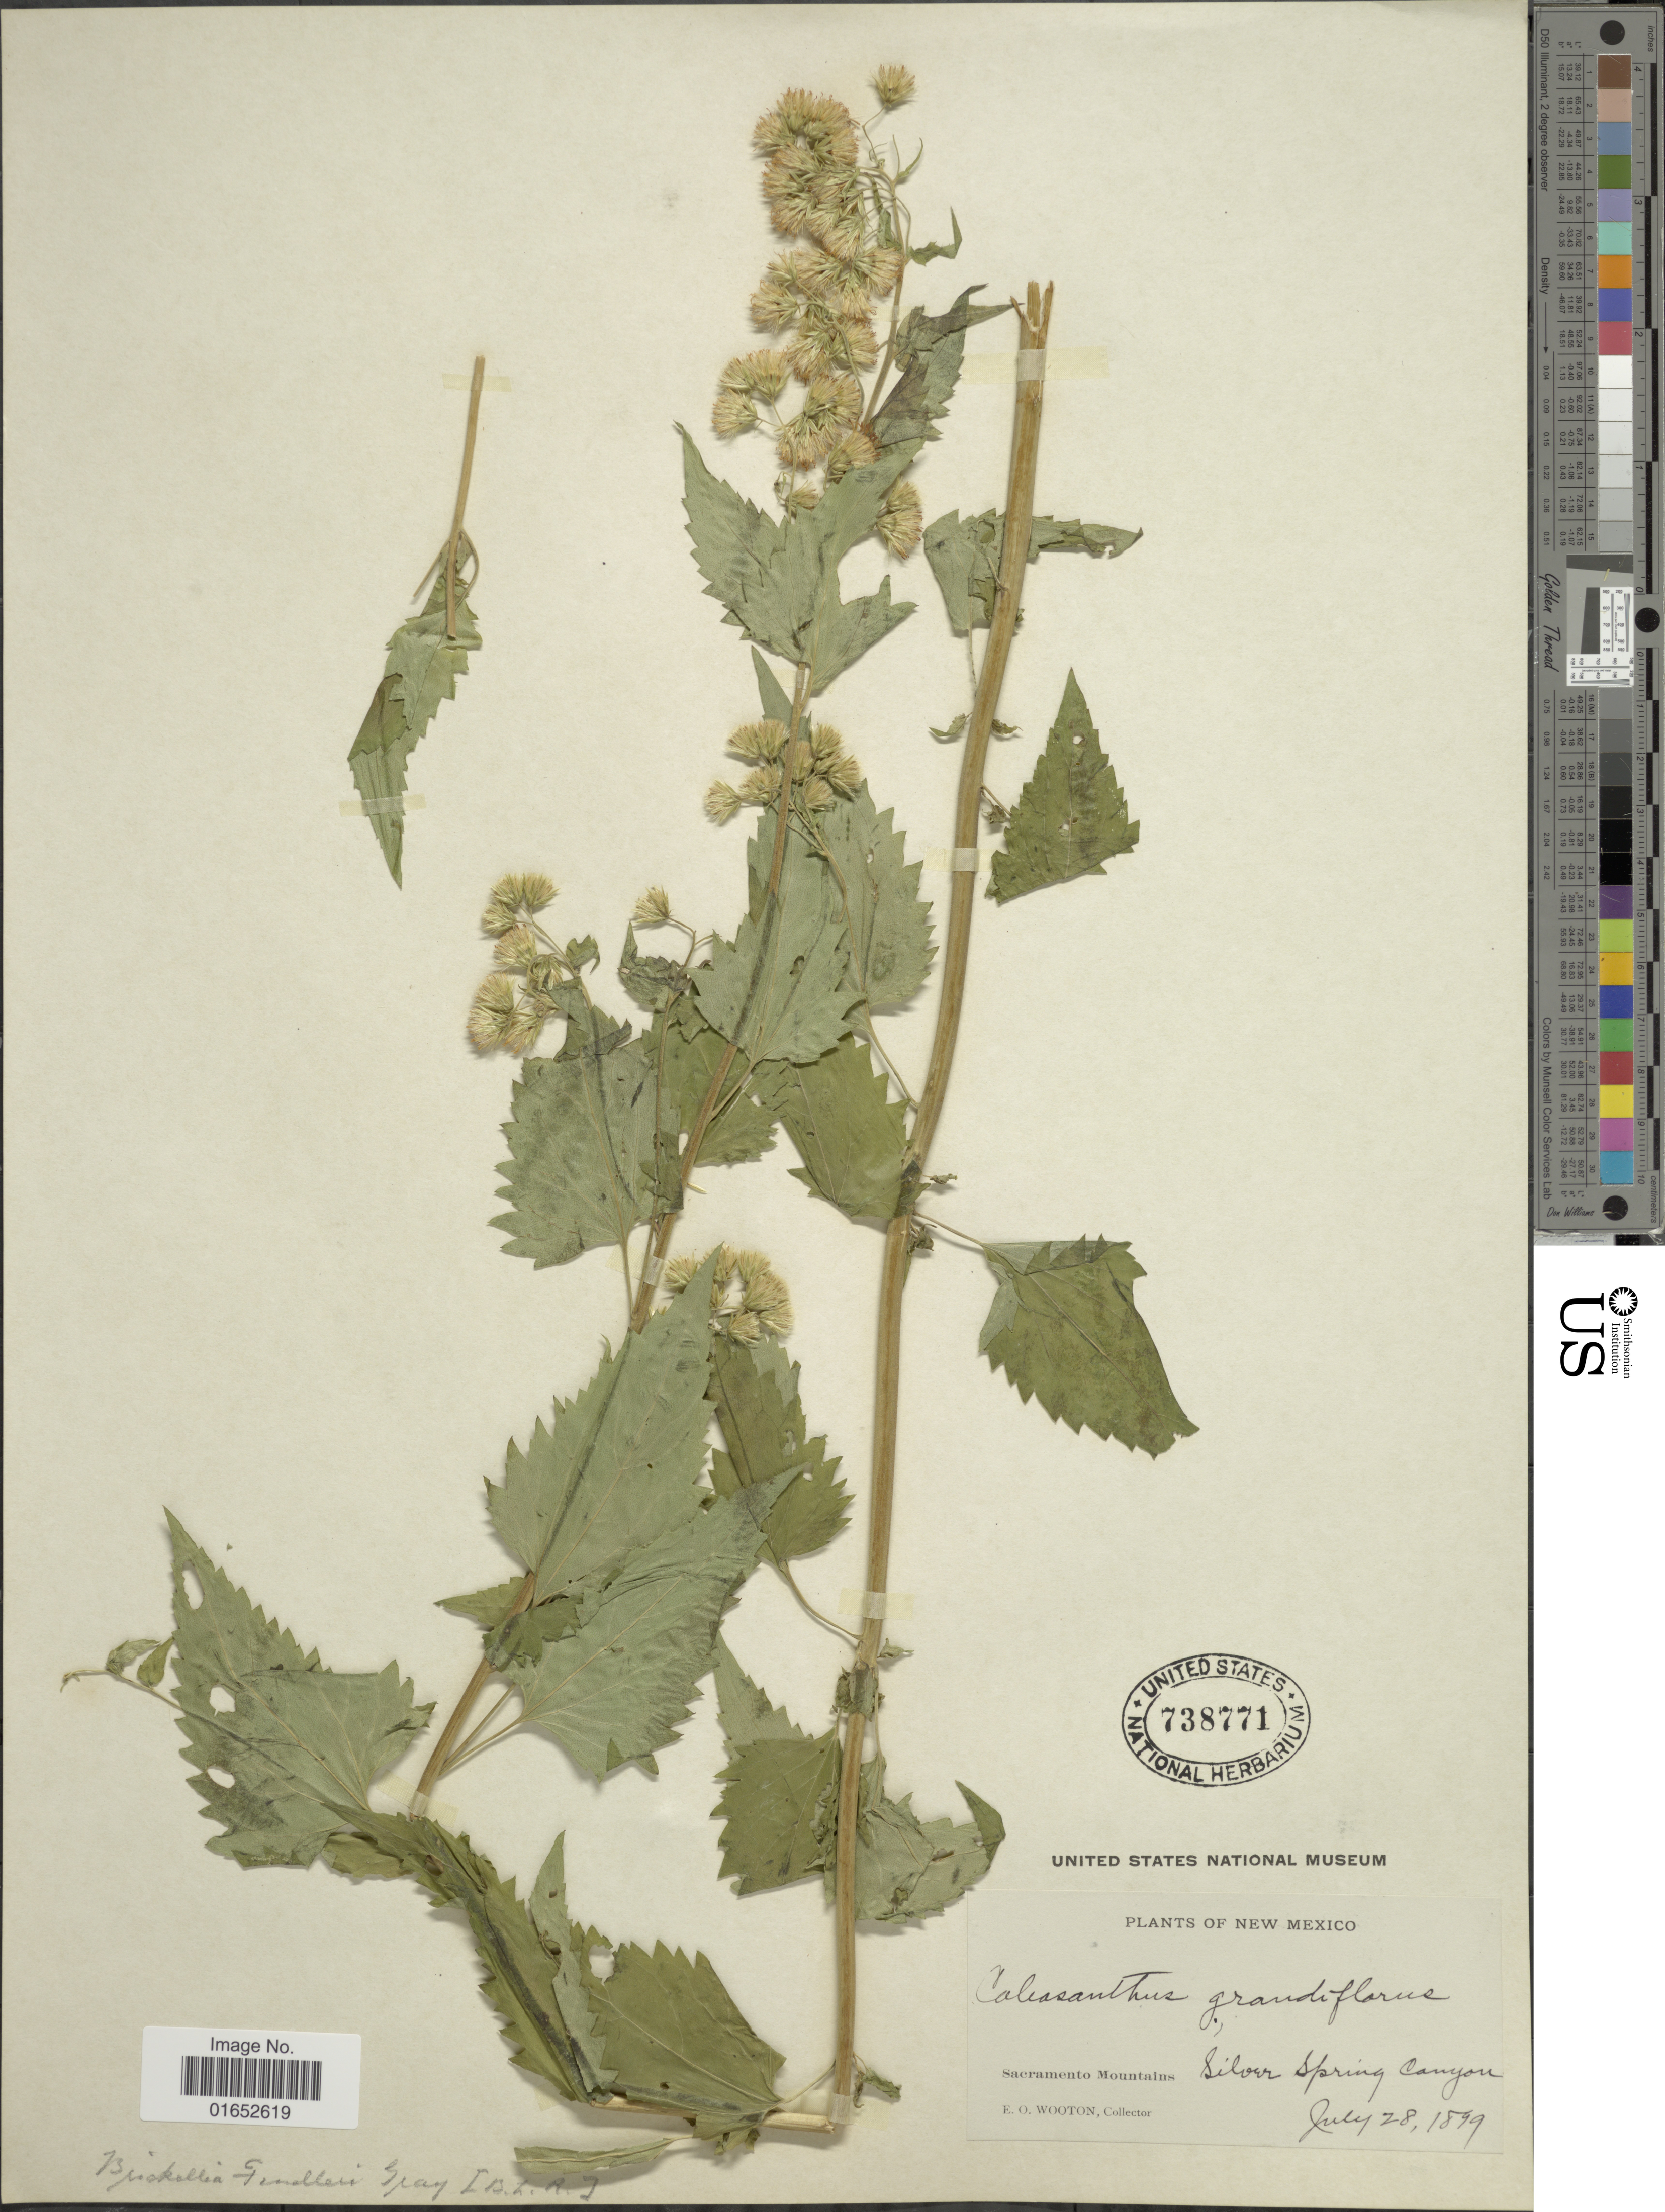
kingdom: Plantae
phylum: Tracheophyta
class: Magnoliopsida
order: Asterales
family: Asteraceae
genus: Brickelliastrum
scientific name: Brickelliastrum fendleri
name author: (A. Gray) R.M. King & H. Rob.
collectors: E. O. Wooton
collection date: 1899-07-28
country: United States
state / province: New Mexico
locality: Sacramento Mountains Silver Spring Canyon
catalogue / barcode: US 738771